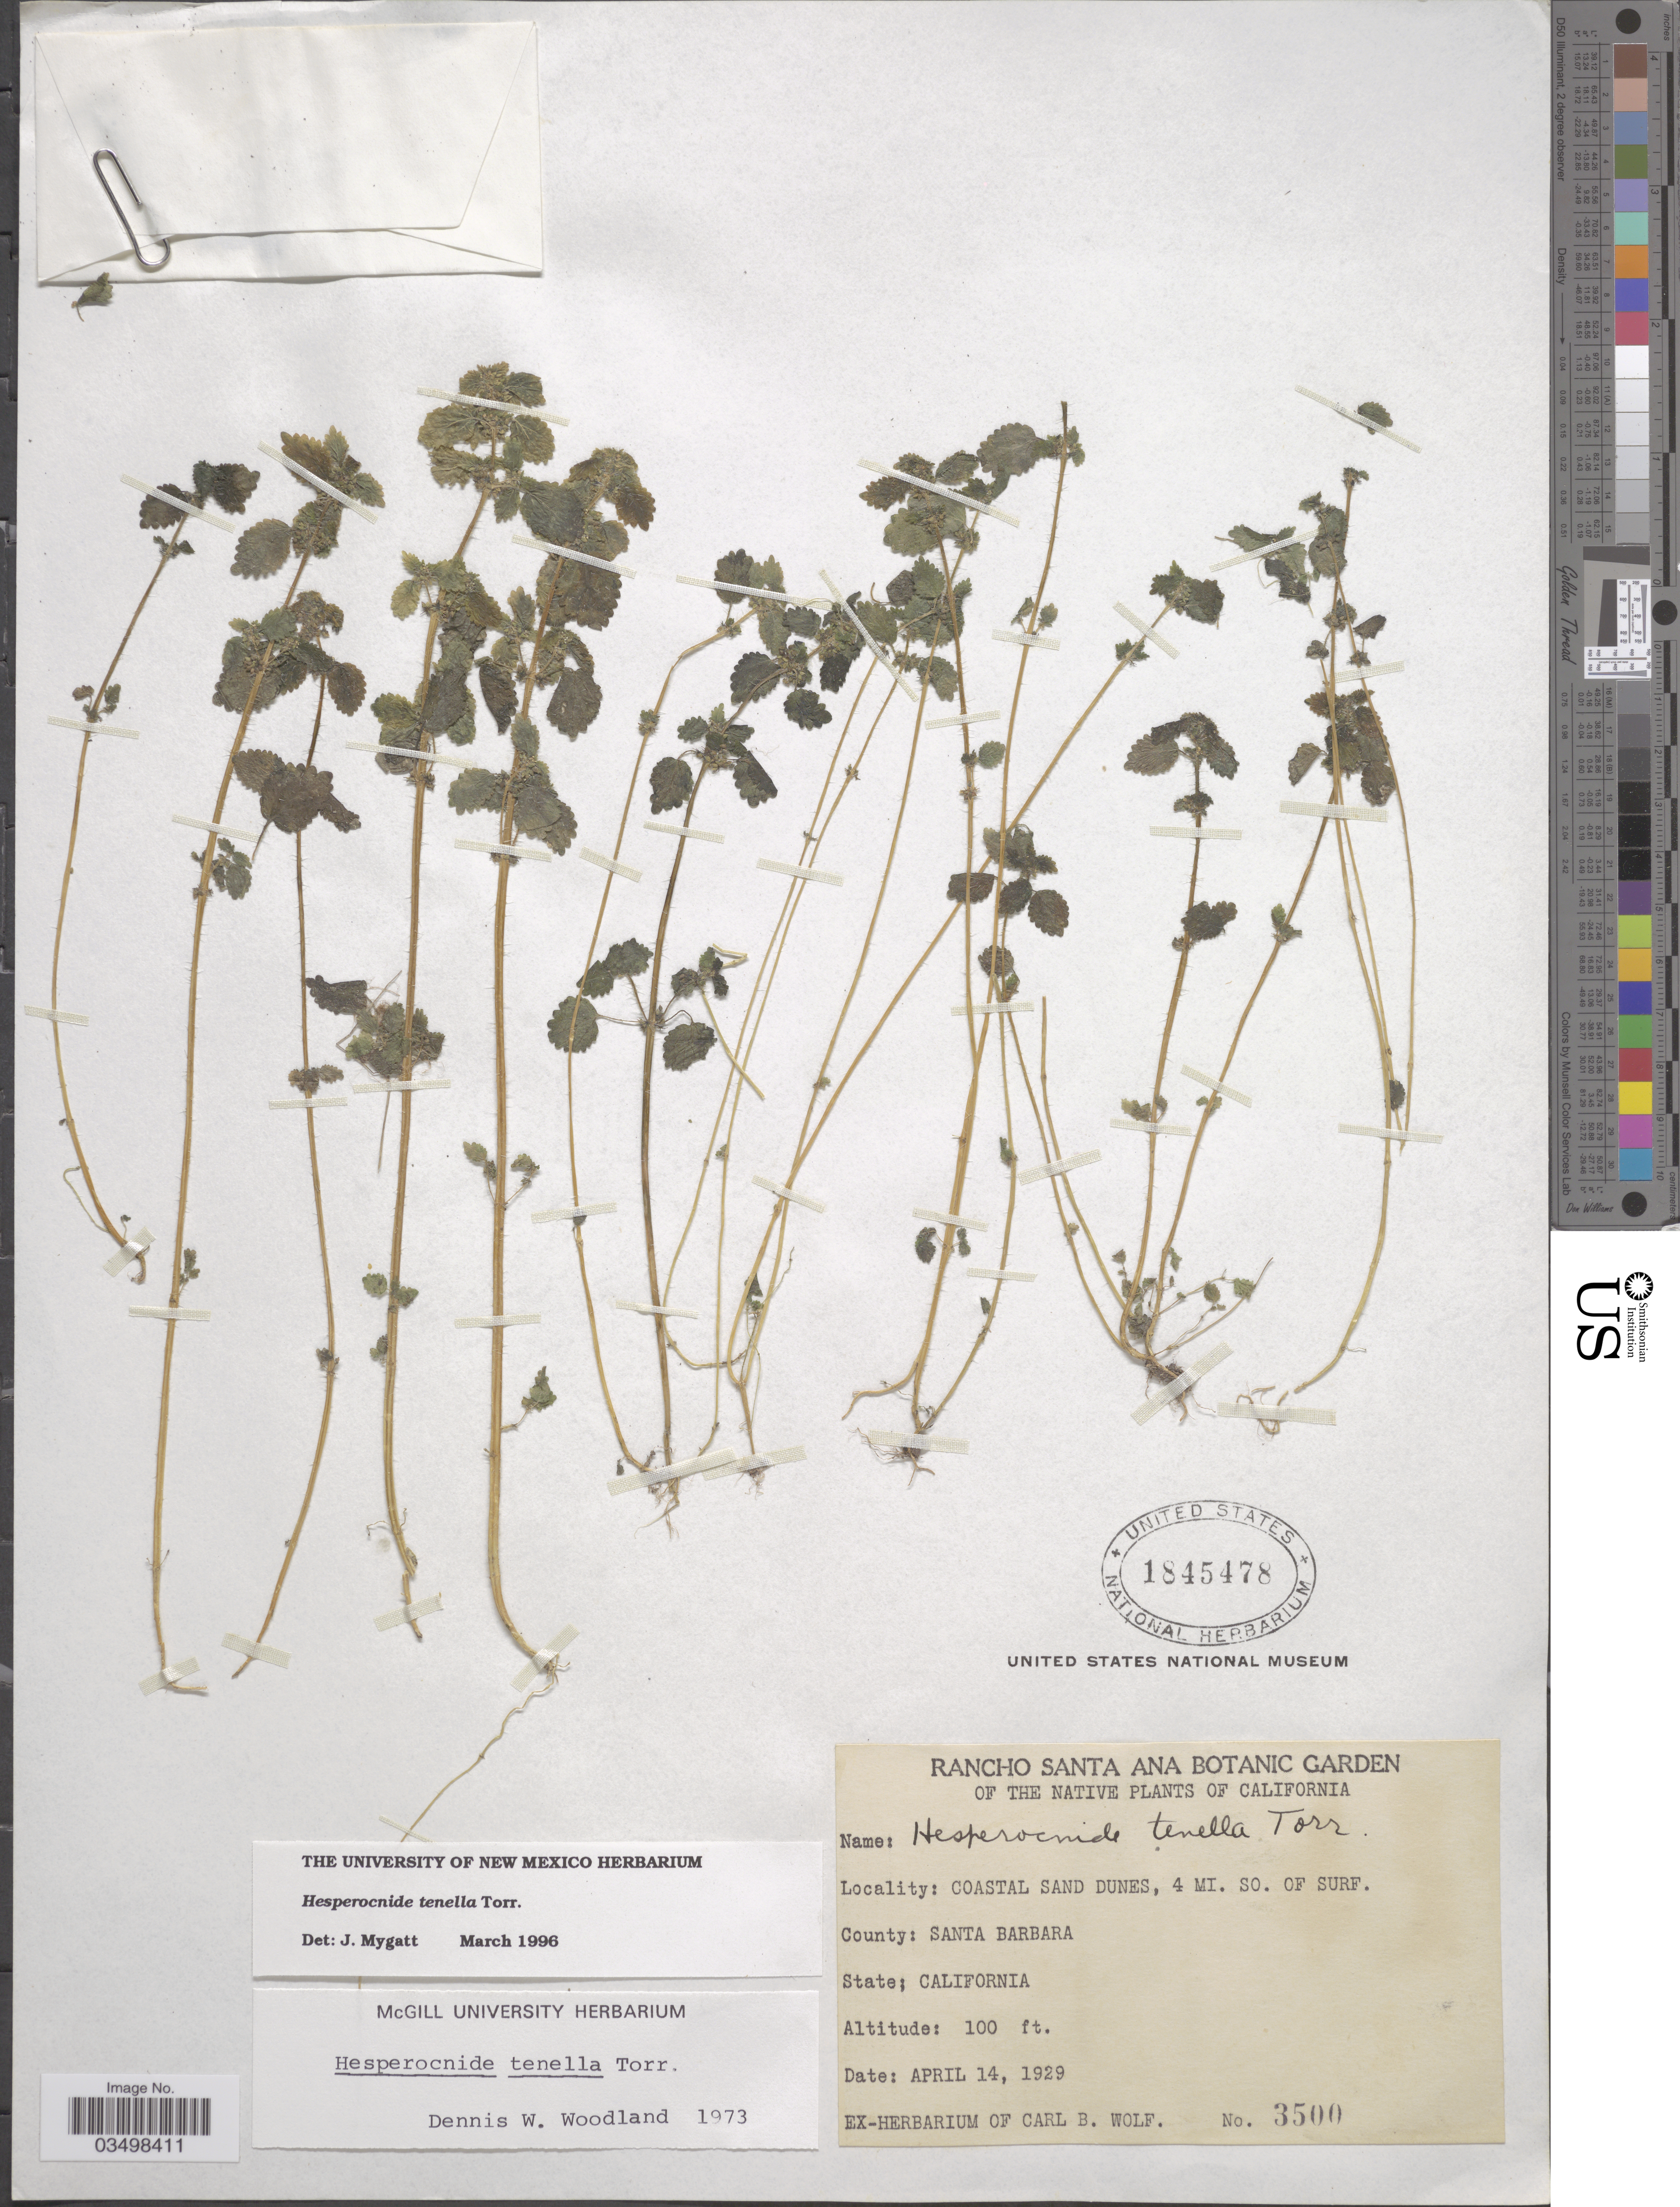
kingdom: Plantae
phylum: Tracheophyta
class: Magnoliopsida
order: Rosales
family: Urticaceae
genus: Hesperocnide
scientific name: Hesperocnide tenella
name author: Torr.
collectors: ex herb. Carl B. Wolf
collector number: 3500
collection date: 1929-04-14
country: United States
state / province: California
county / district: Santa Barbara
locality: Coastal Sand Dunes, 4 mi. SO. of Surf. County: Santa Barbara. State California.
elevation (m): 30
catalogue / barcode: US 1845478